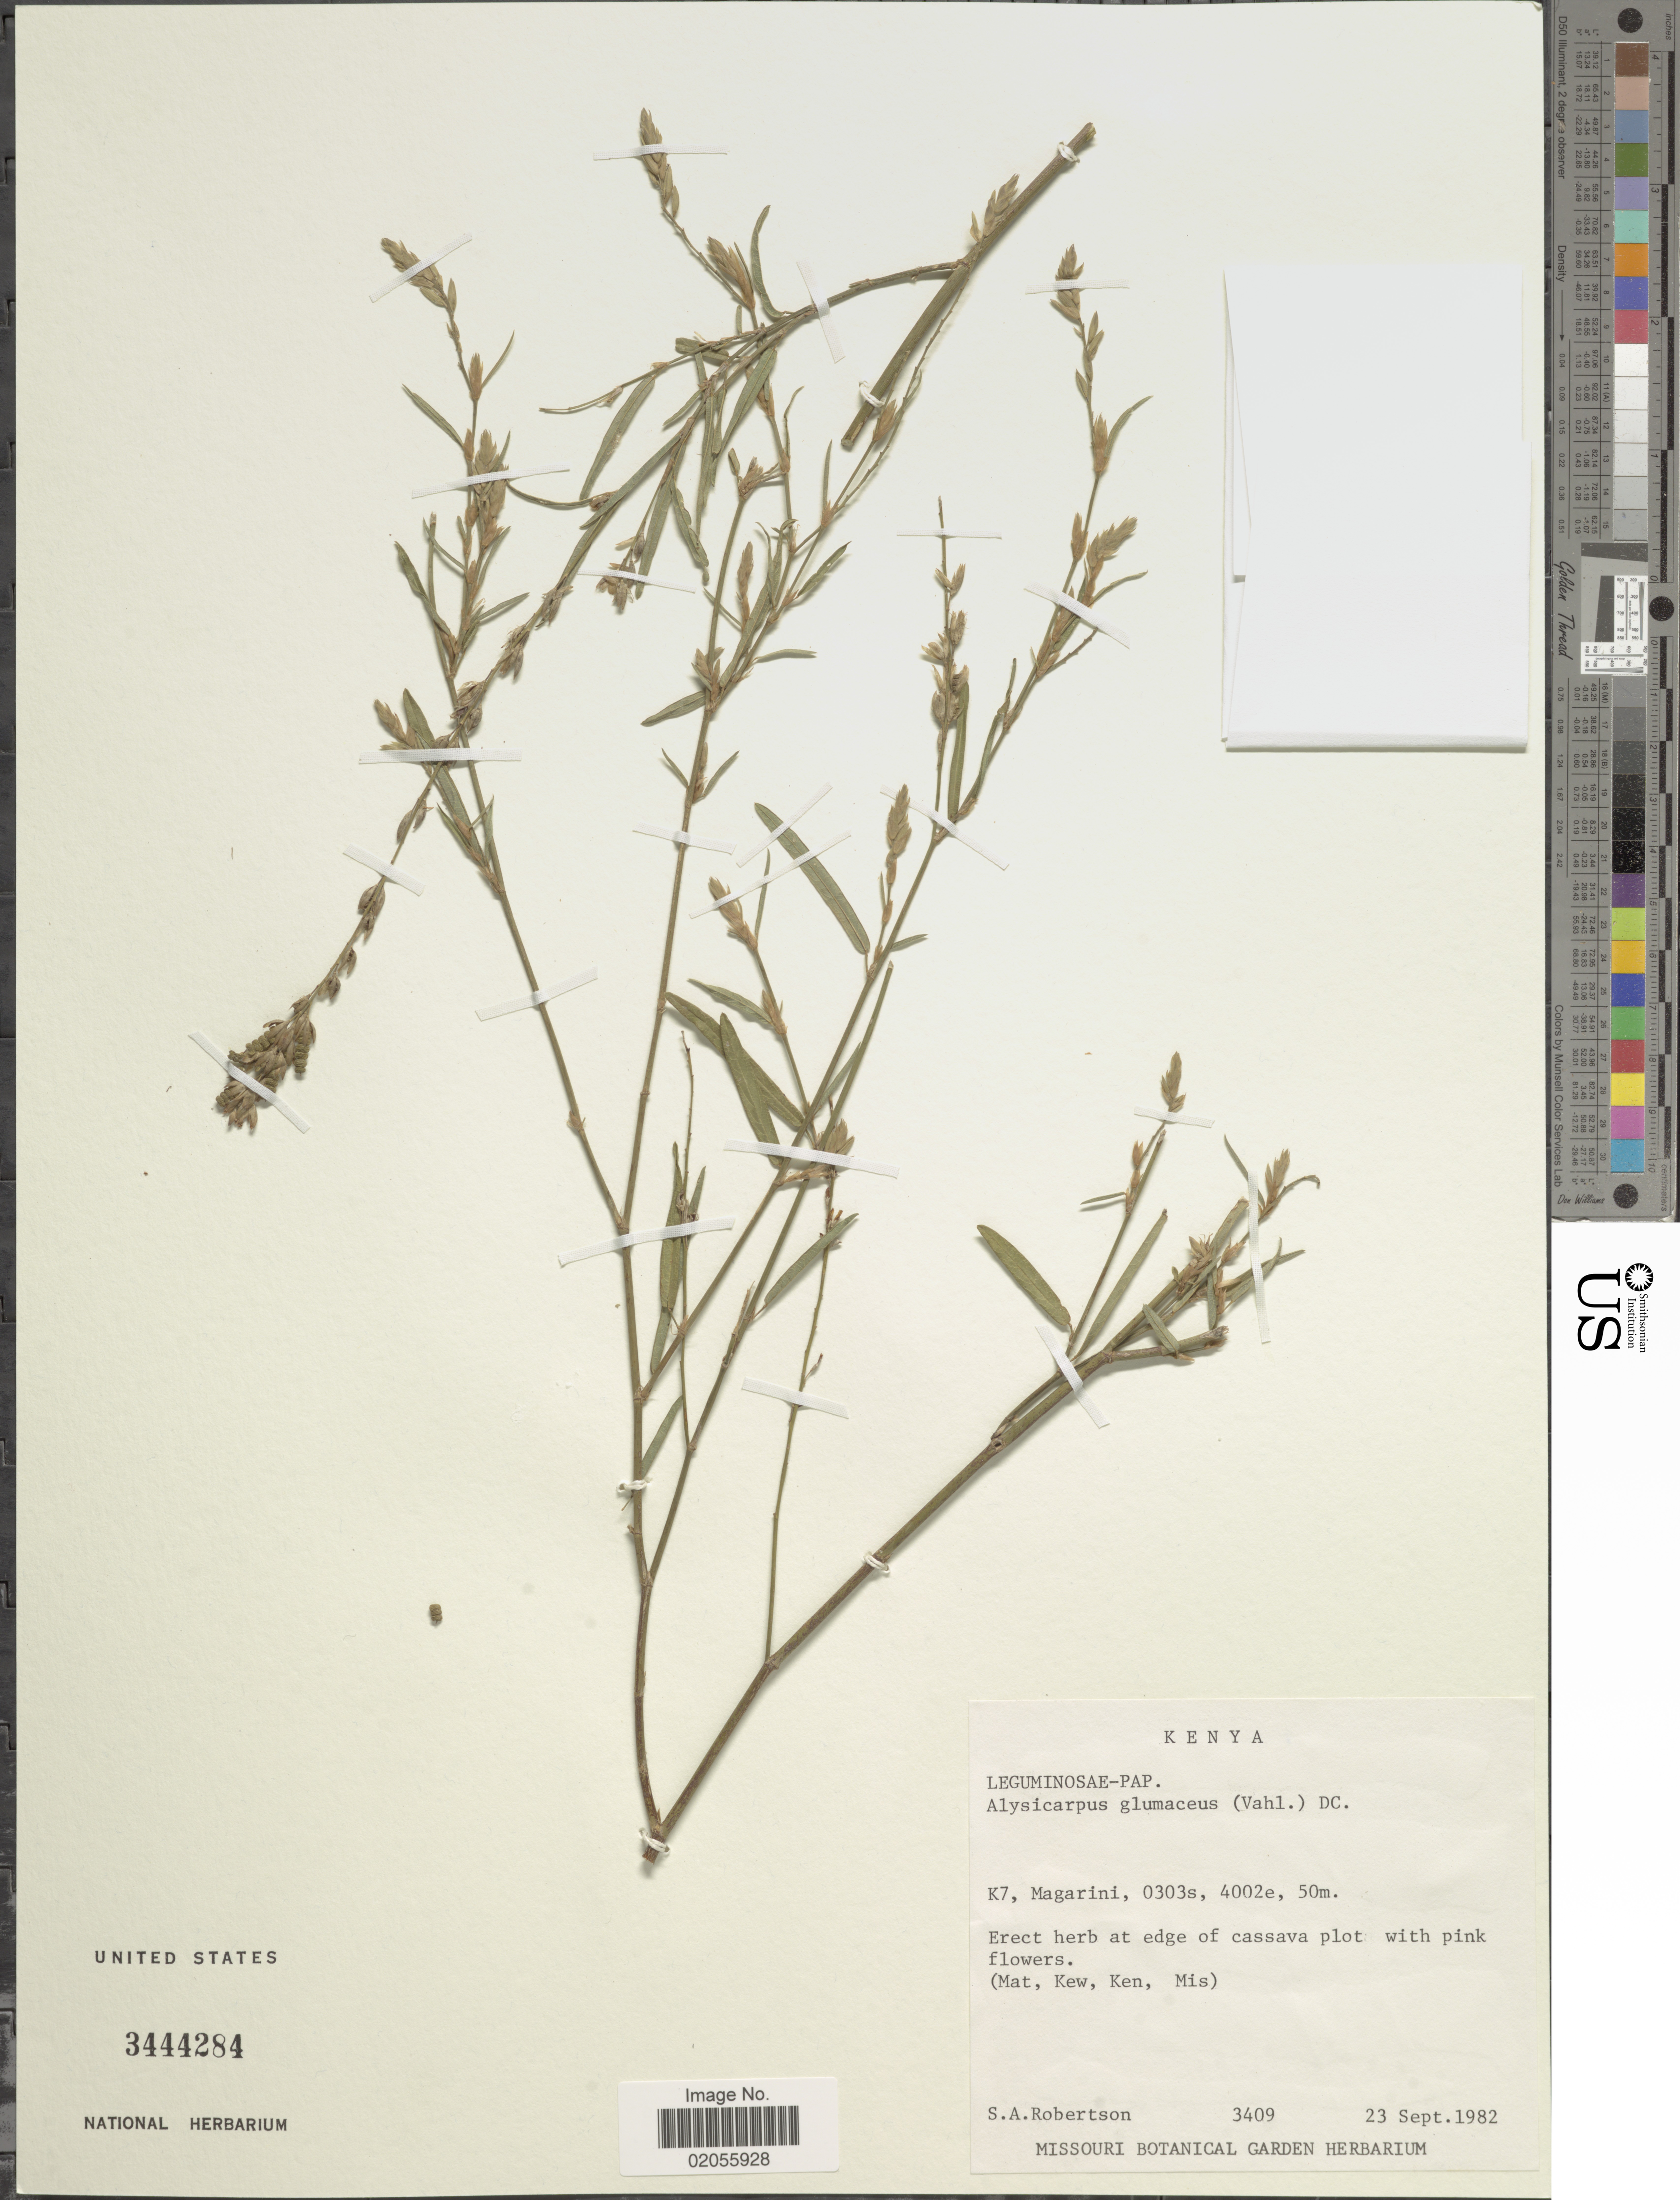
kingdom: Plantae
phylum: Tracheophyta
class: Magnoliopsida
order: Fabales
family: Fabaceae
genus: Alysicarpus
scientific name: Alysicarpus glumaceus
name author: (Vahl) DC.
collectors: S. A. Robertson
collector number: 3409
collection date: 1982-09-23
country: Kenya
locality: K7, magarini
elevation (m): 50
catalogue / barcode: US 3444284